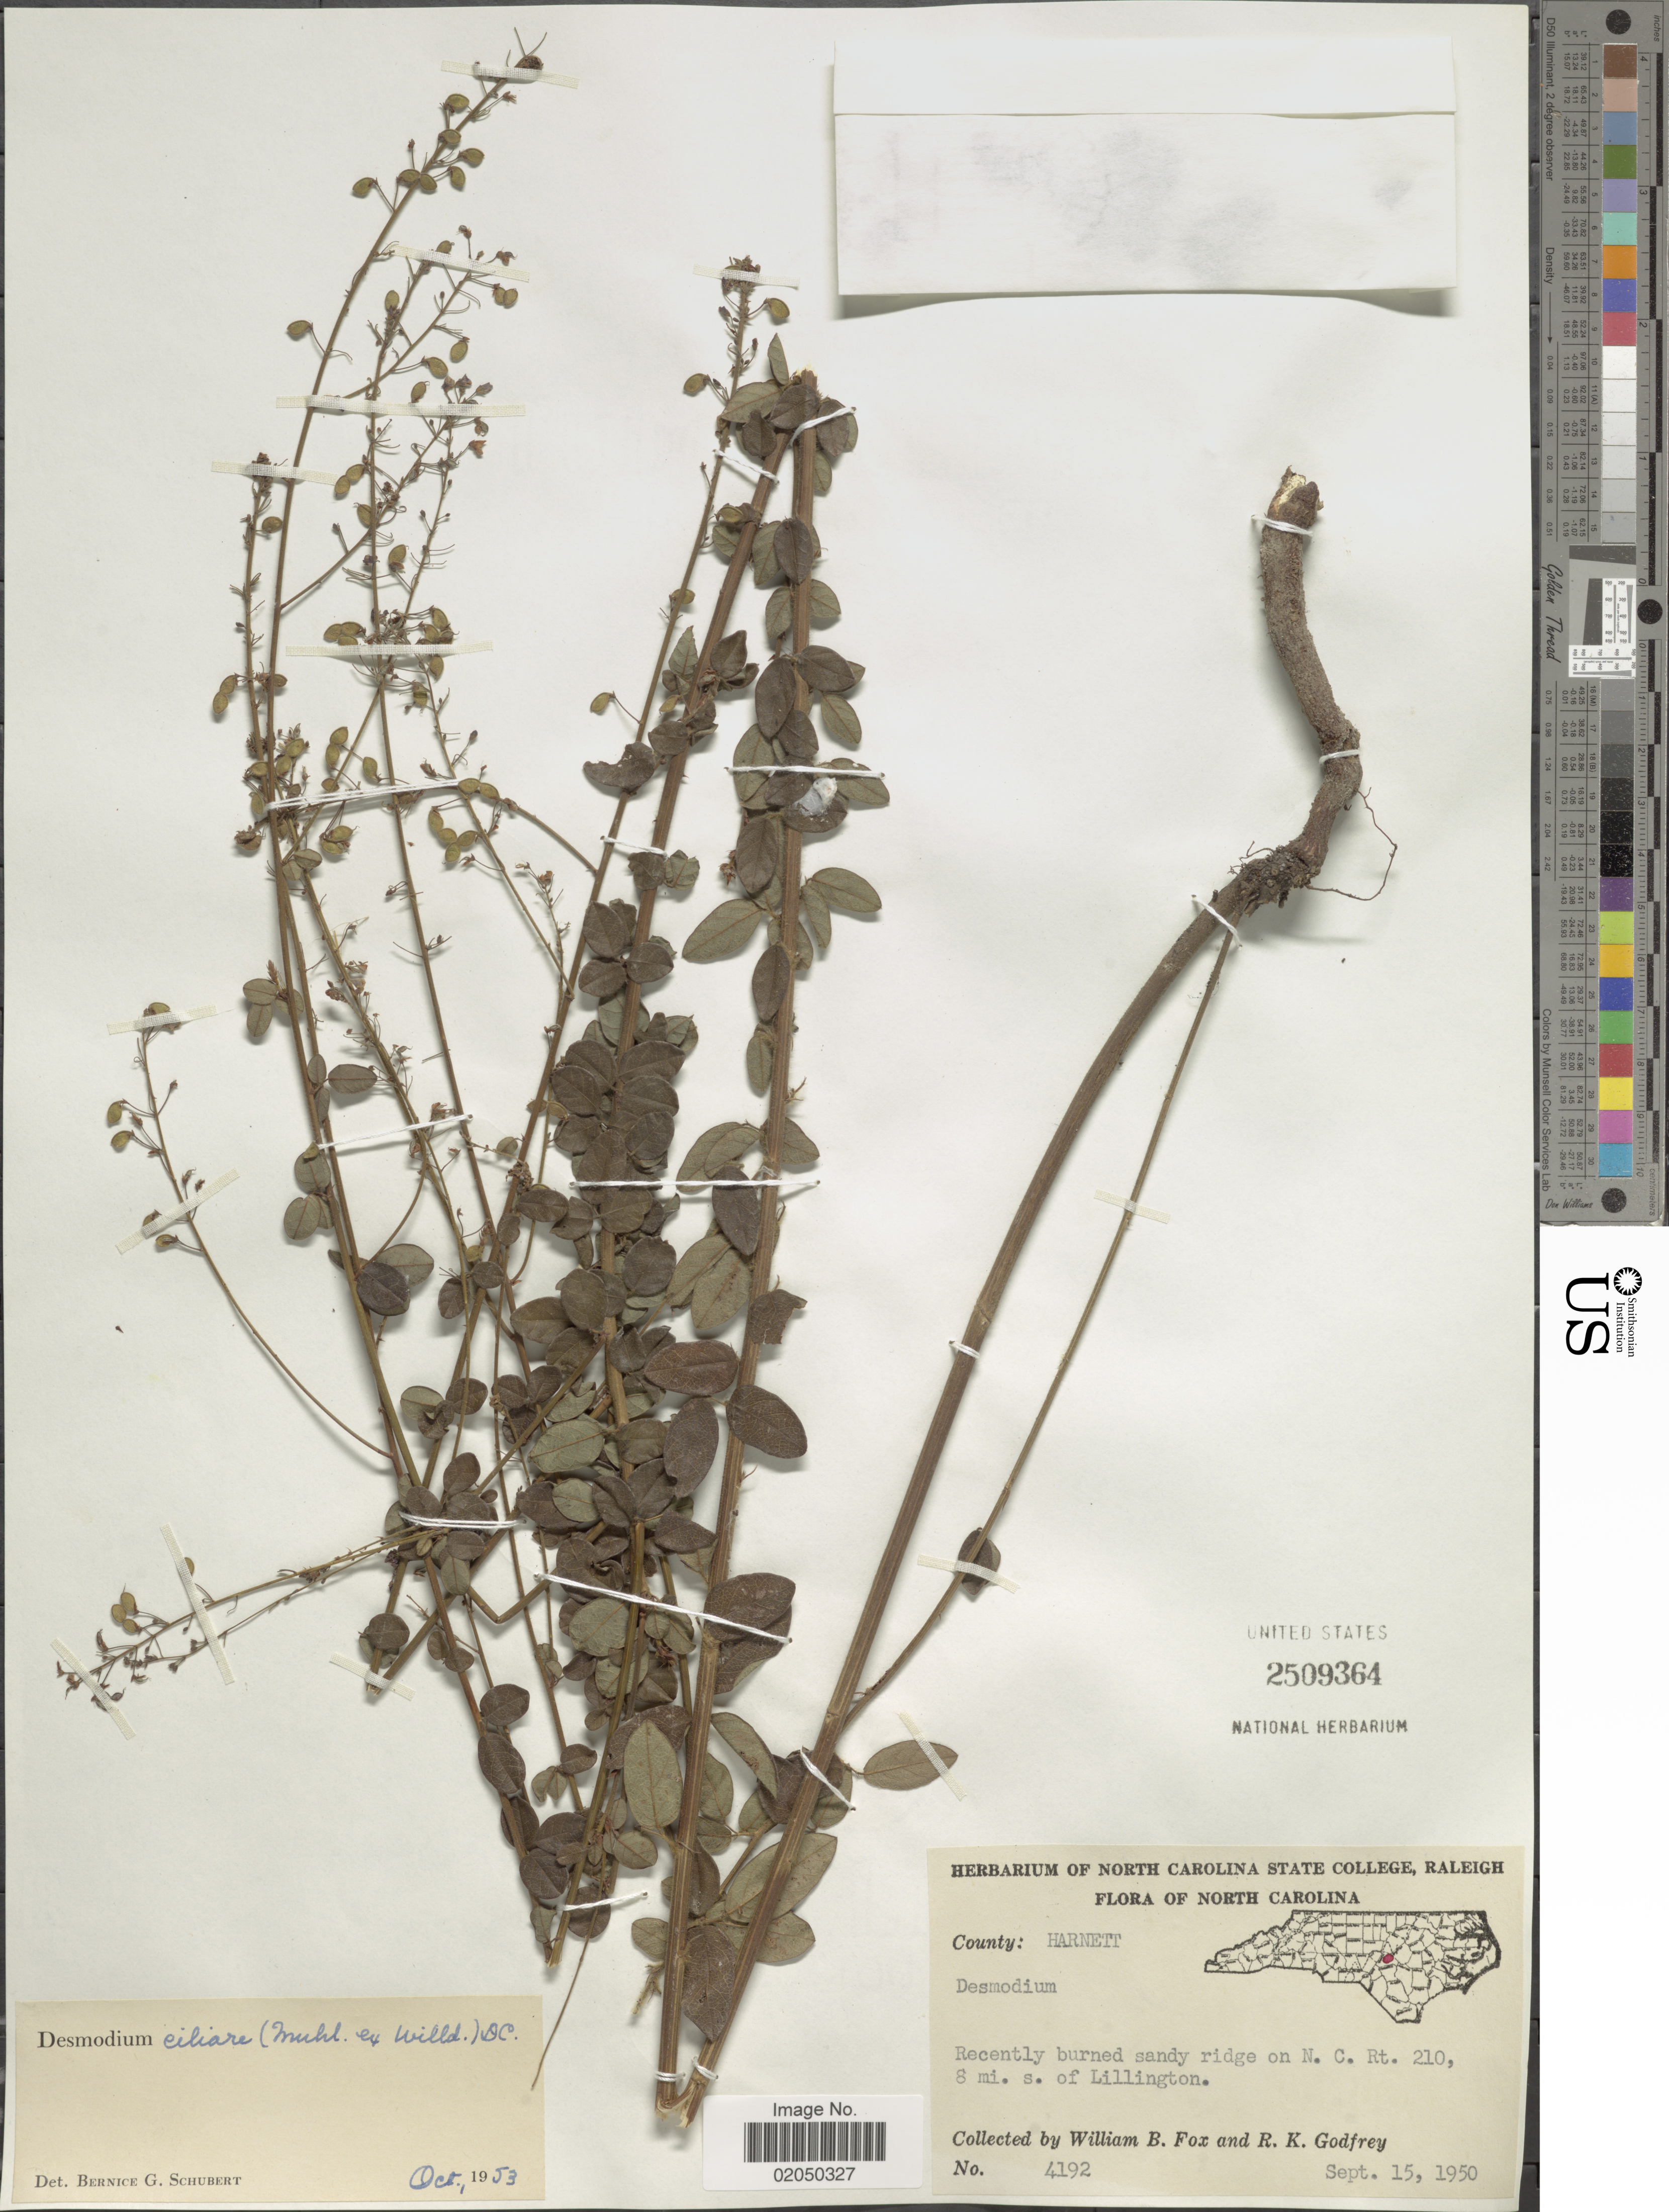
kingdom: Plantae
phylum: Tracheophyta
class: Magnoliopsida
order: Fabales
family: Fabaceae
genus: Desmodium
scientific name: Desmodium ciliare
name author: (Muhl. ex Willd.) DC.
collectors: W. B. Fox & R. K. Godfrey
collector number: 4192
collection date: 1950-09-15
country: United States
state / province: North Carolina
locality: County Harnett, Recently burned sandy ridge on N.C. Rt. 210, 8 mi. s. of Lillington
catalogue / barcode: US 2509364